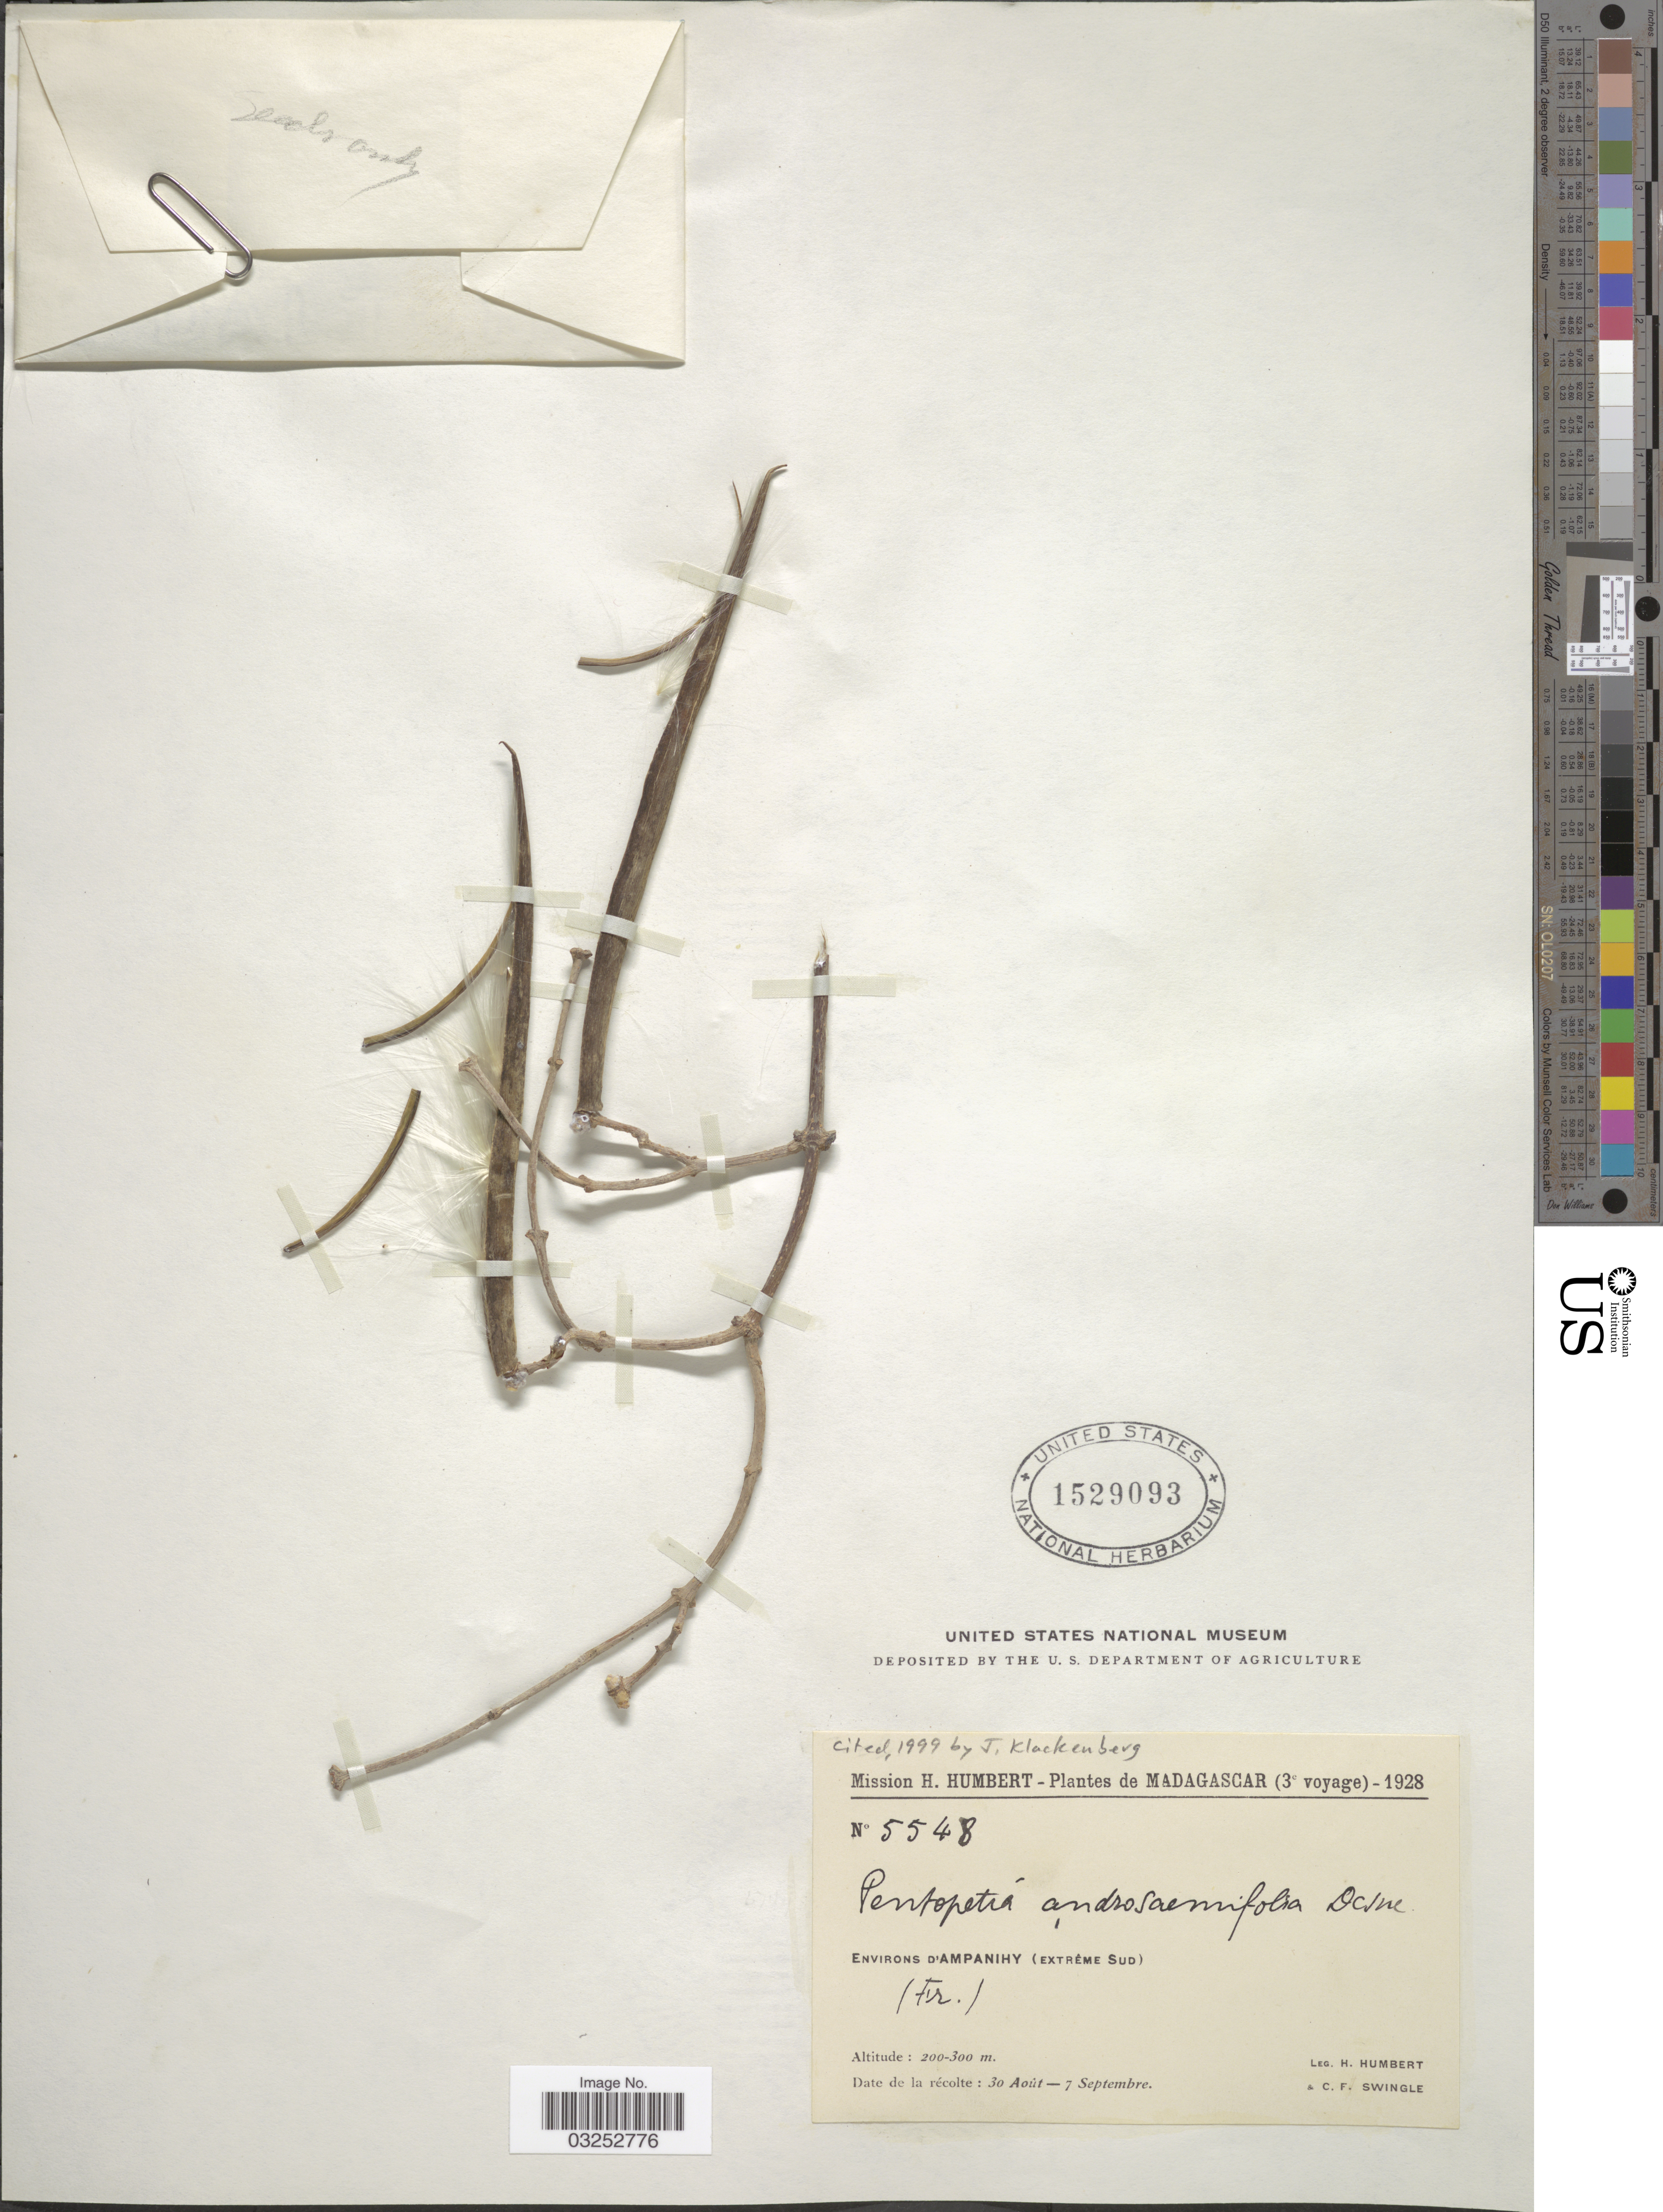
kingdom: Plantae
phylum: Tracheophyta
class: Magnoliopsida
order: Gentianales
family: Apocynaceae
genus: Pentopetia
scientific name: Pentopetia androsaemifolia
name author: Decne.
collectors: H. Humbert & C. Swingle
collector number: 5548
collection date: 1928-08-30/1928-09-07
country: Madagascar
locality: Environs D'Ampanihy (Extréme Sud).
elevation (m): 200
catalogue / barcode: US 1529093